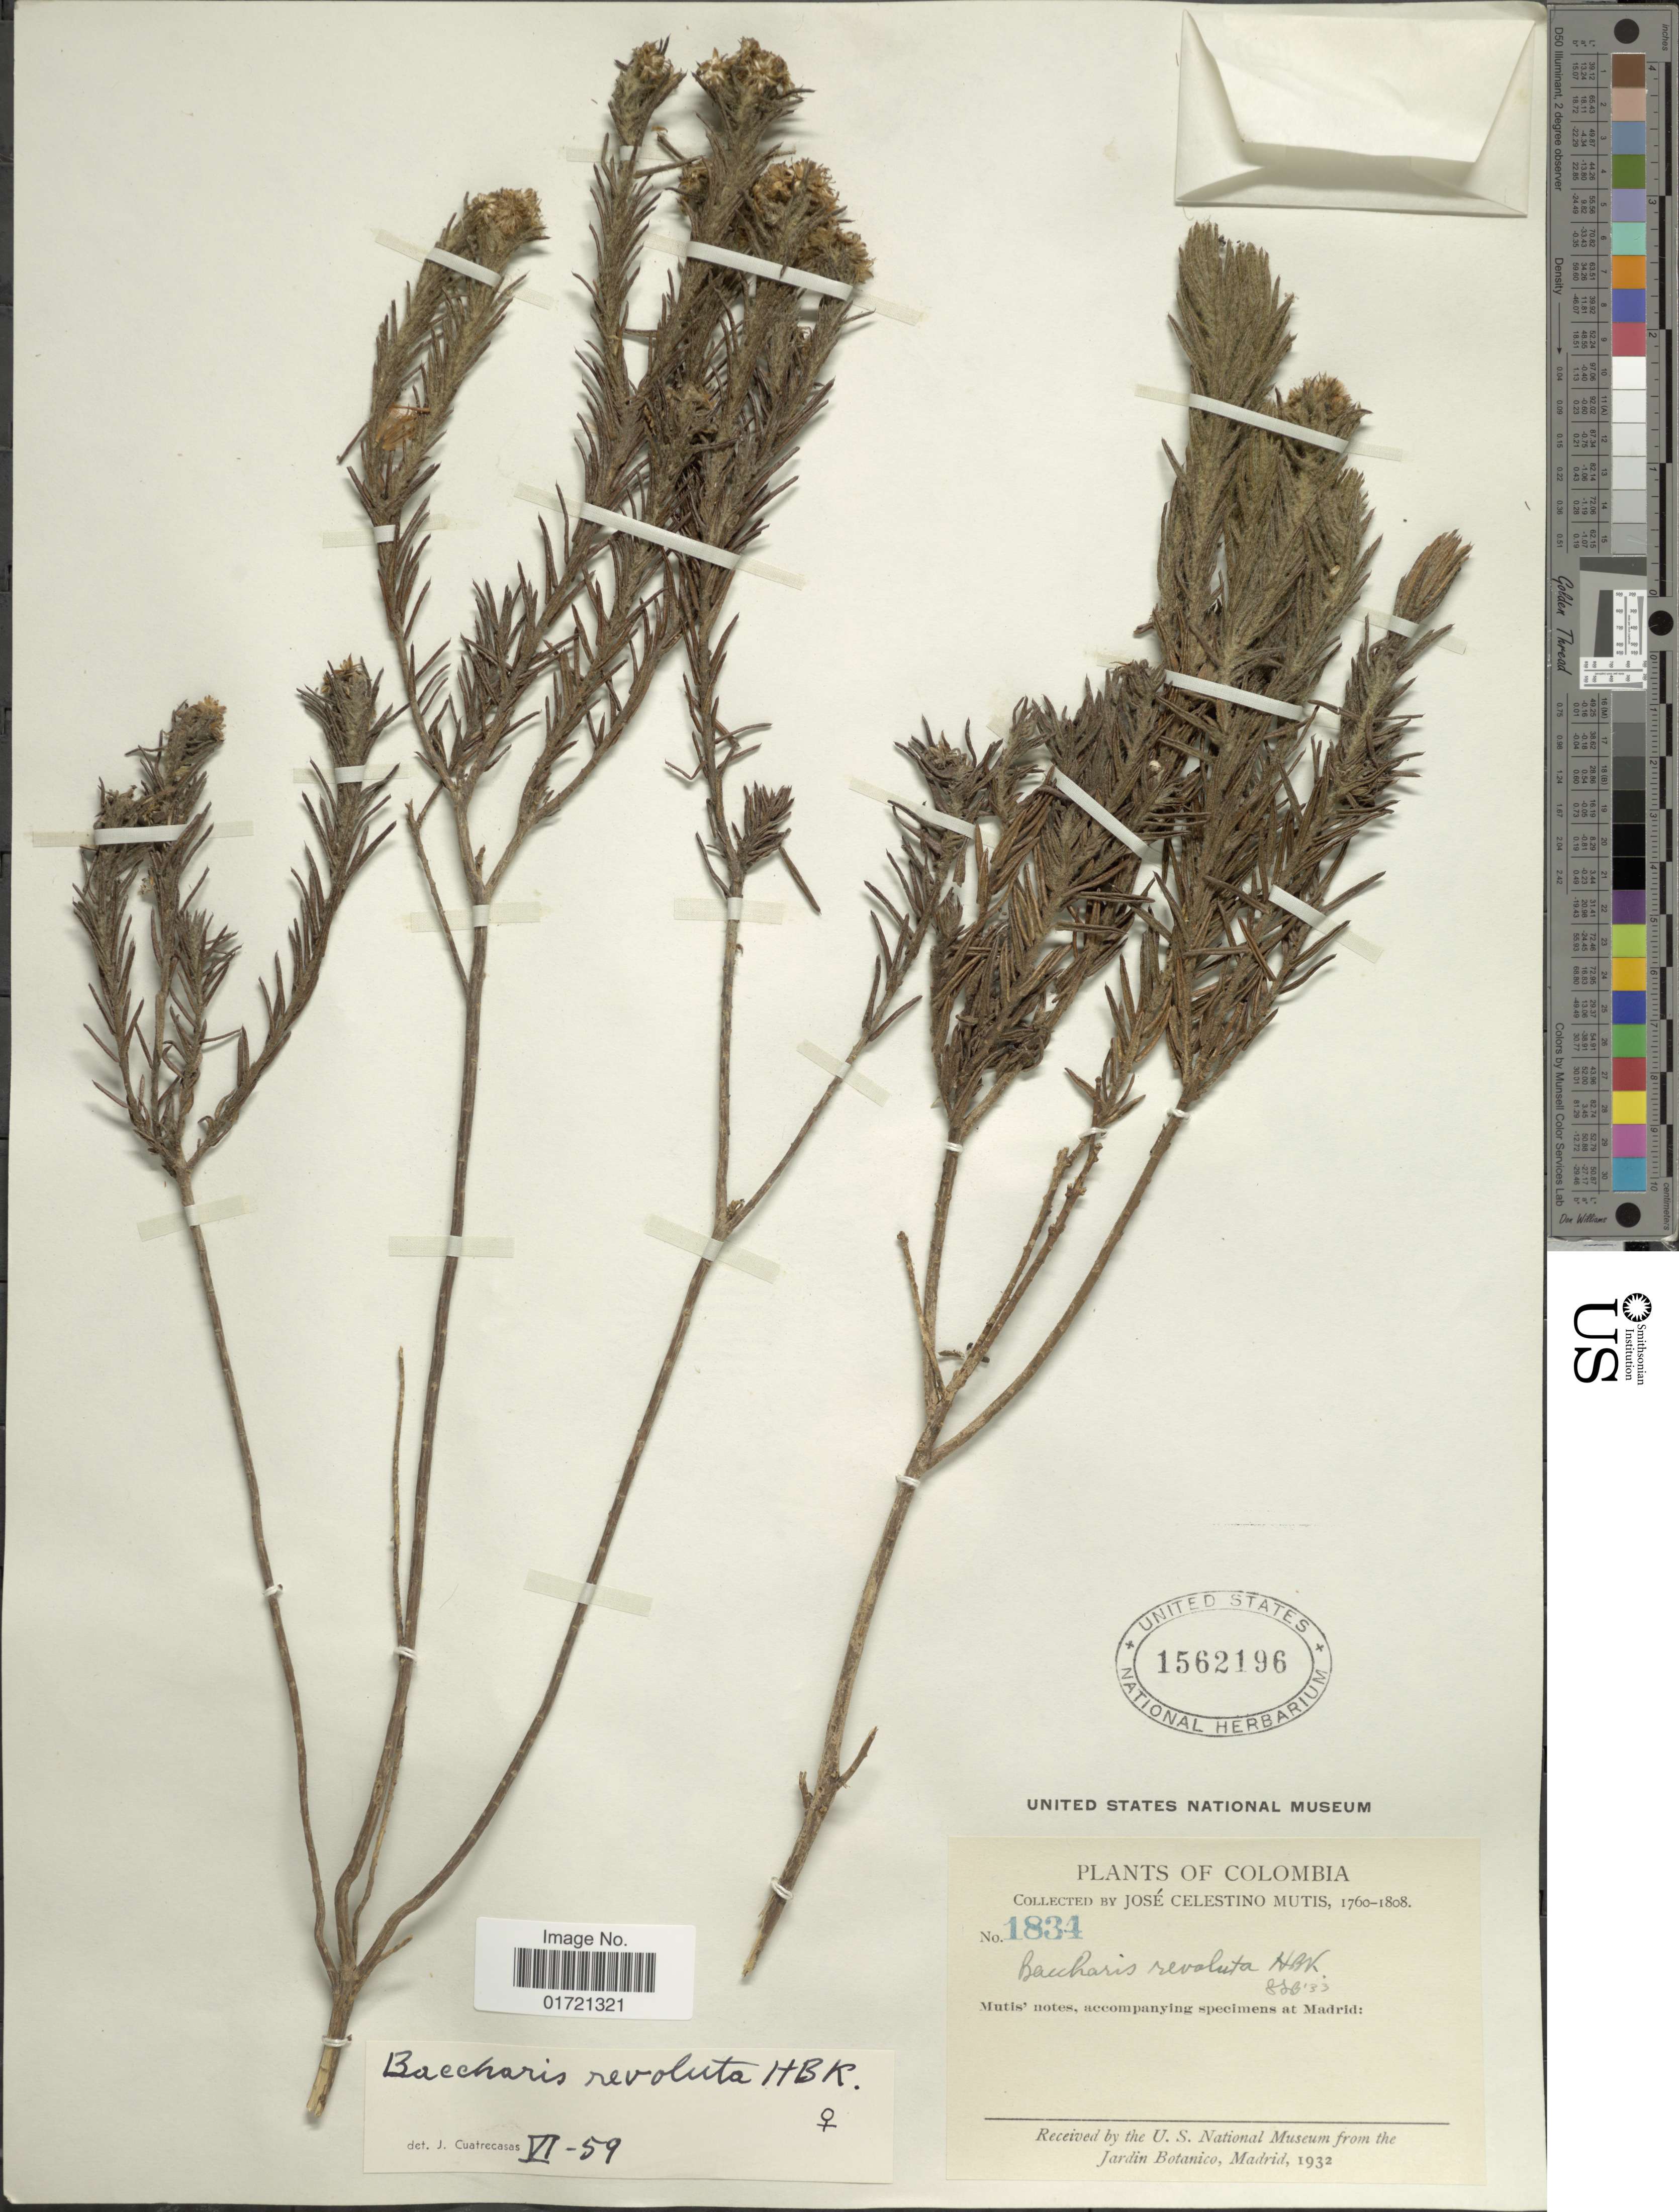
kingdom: Plantae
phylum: Tracheophyta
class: Magnoliopsida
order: Asterales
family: Asteraceae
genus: Baccharis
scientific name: Baccharis revoluta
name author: Kunth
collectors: J. C. B. Mutis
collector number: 1834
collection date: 1760/1808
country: Colombia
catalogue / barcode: US 1562196